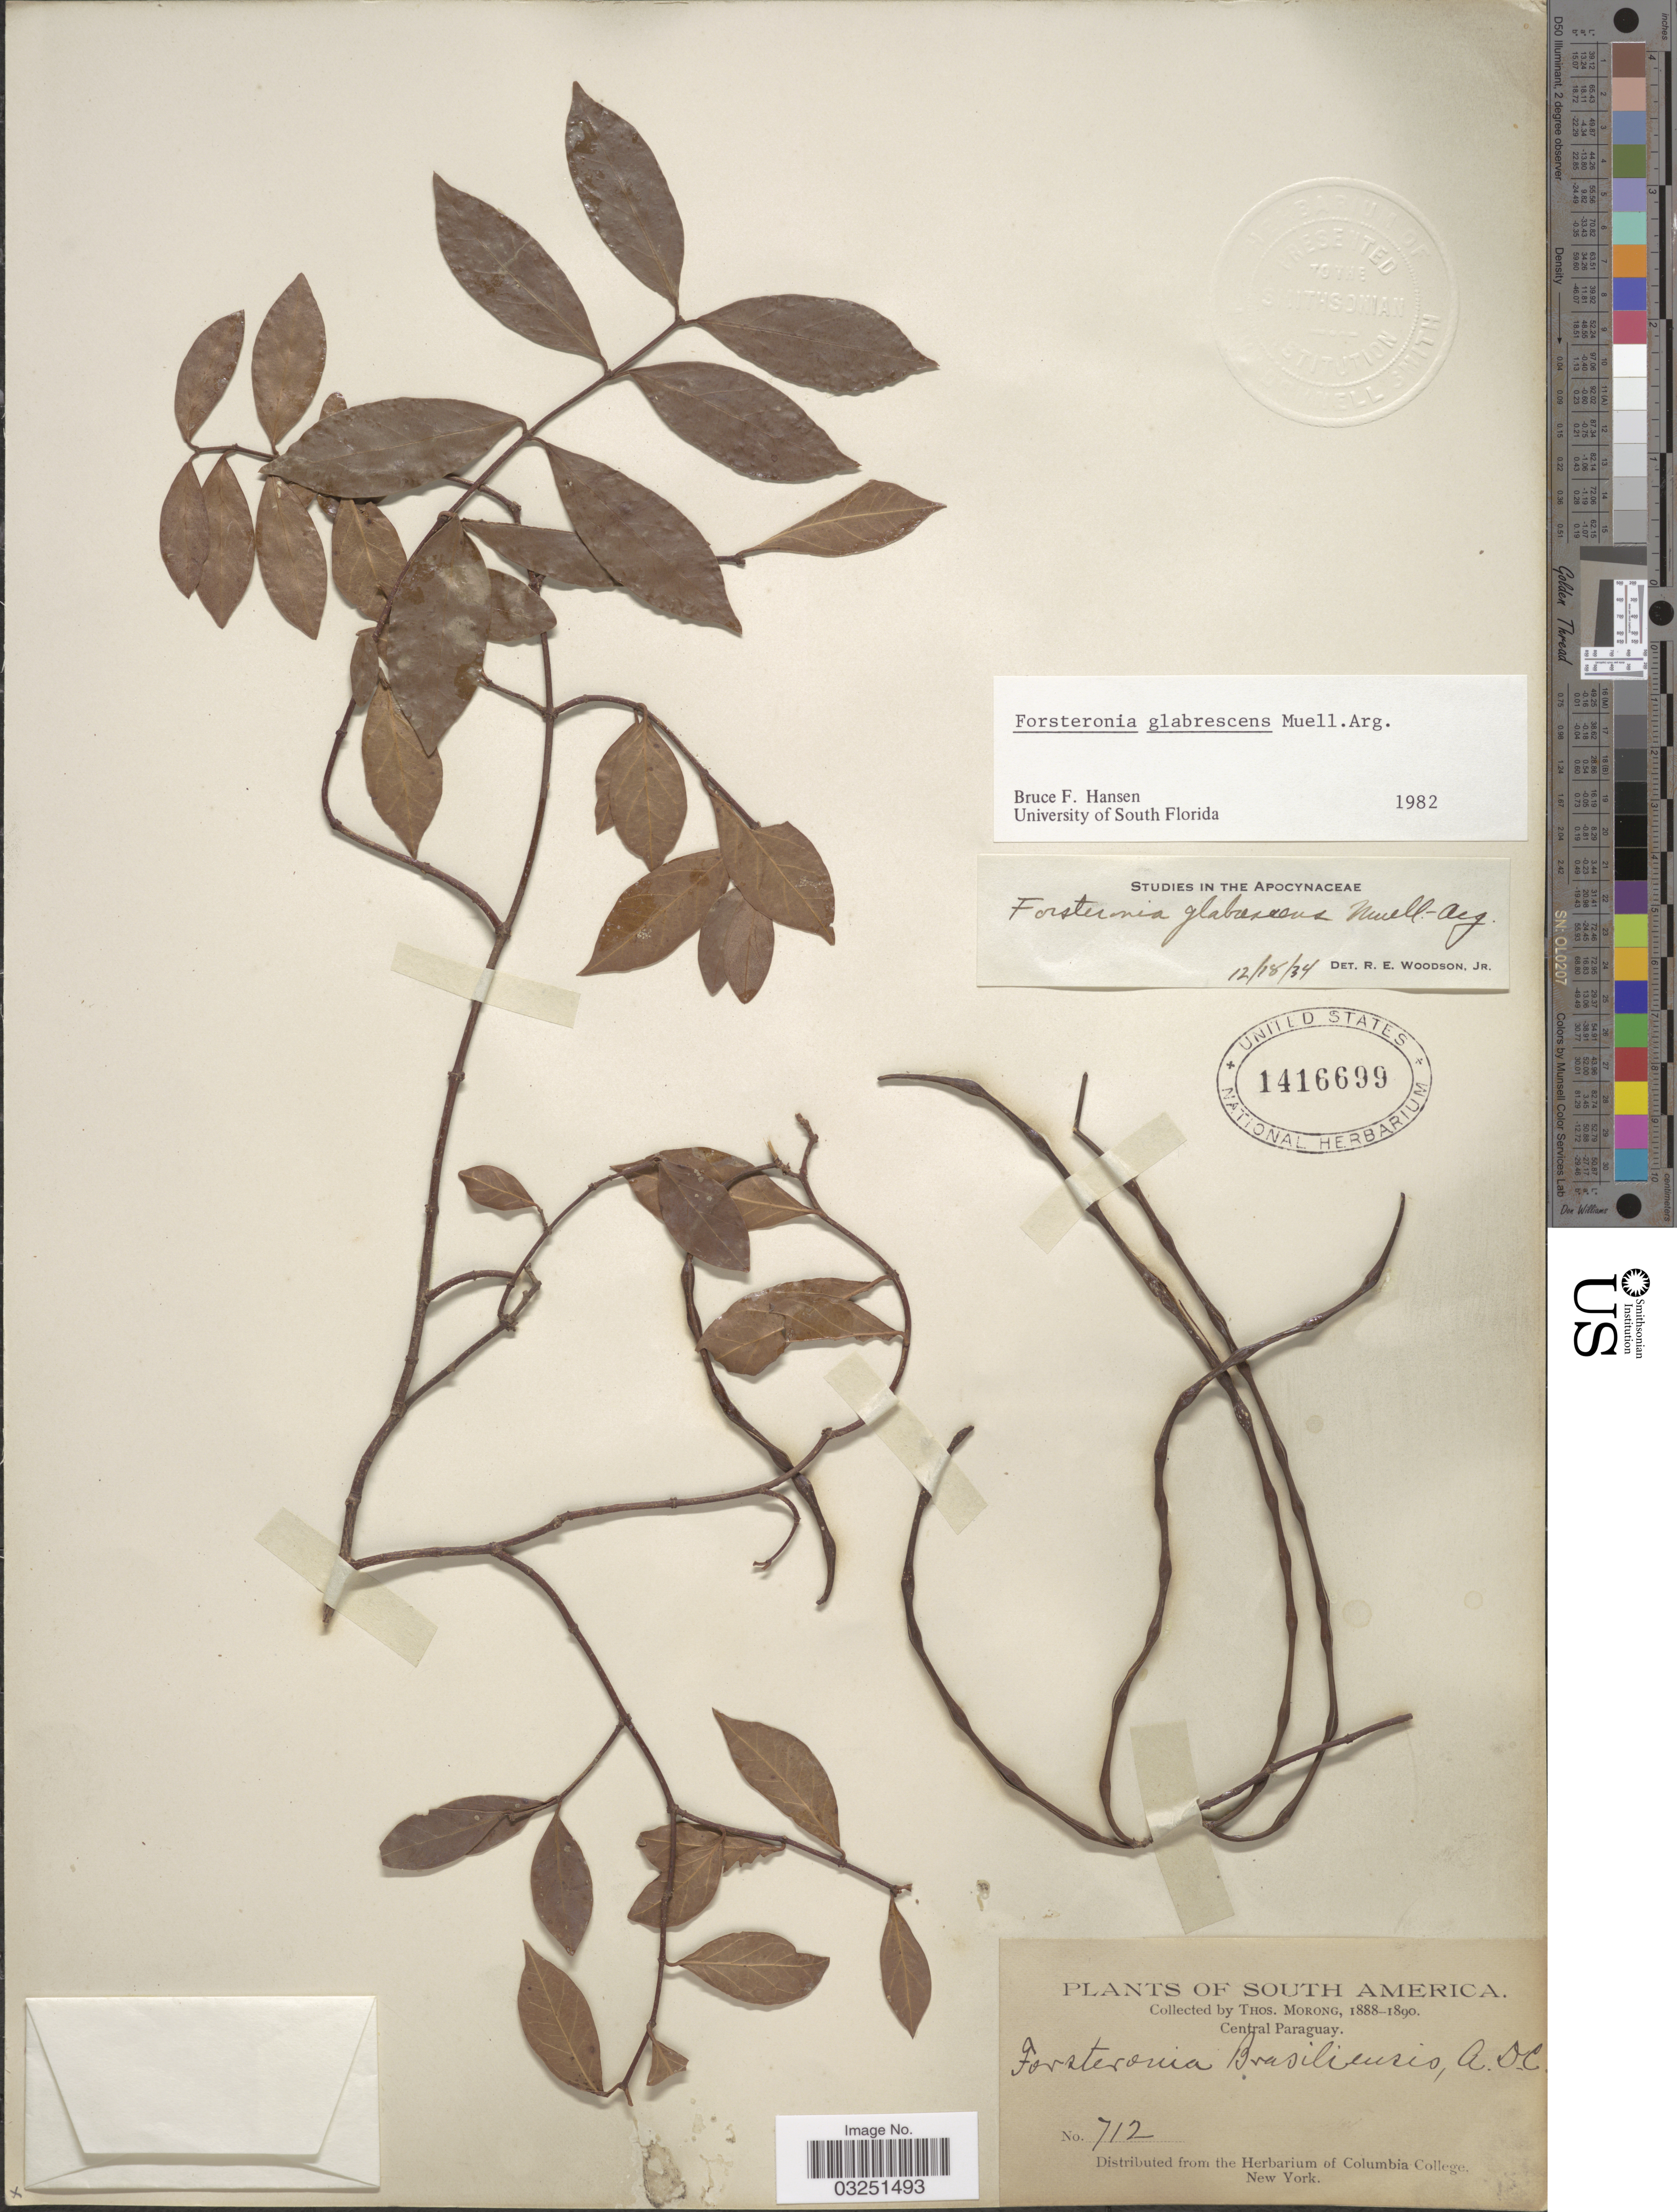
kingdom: Plantae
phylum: Tracheophyta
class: Magnoliopsida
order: Gentianales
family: Apocynaceae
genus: Forsteronia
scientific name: Forsteronia glabrescens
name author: Müll. Arg.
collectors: ex herb. T. Morong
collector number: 712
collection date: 1888/1890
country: Paraguay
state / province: Central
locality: Central Paraguay.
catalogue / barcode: US 1416699